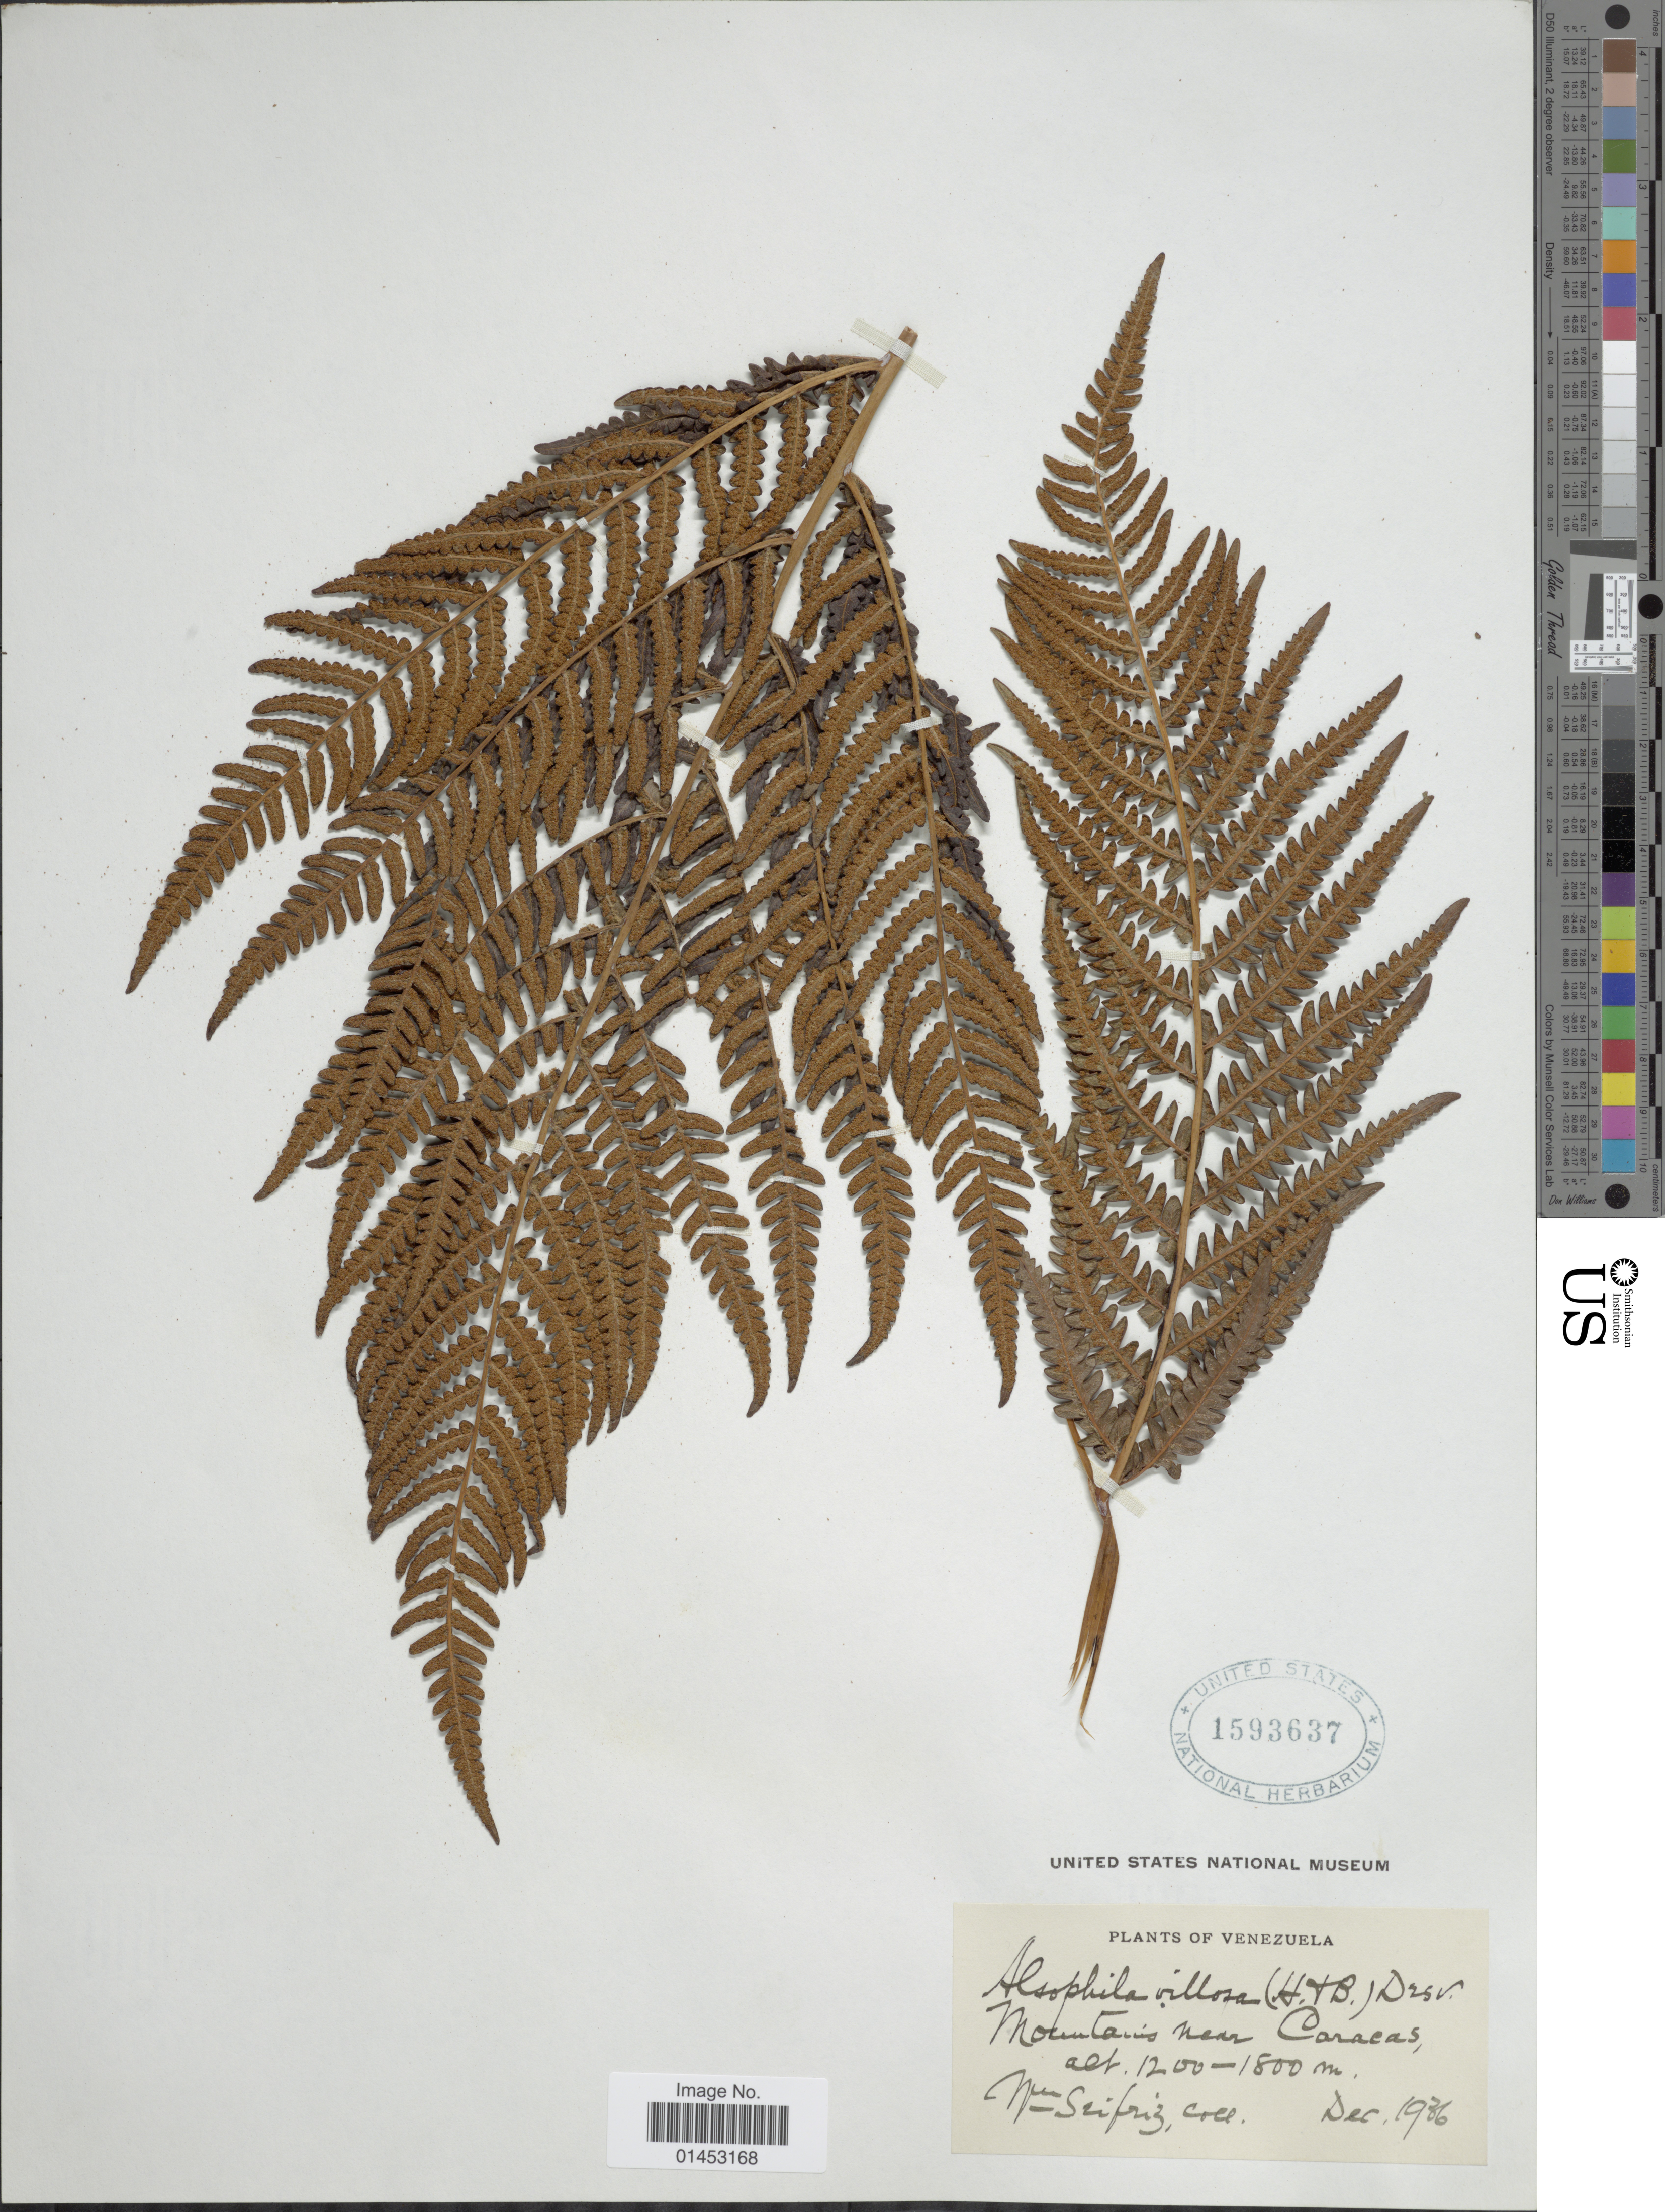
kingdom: Plantae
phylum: Tracheophyta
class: Polypodiopsida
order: Cyatheales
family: Cyatheaceae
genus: Cyathea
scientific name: Cyathea villosa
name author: Humb. & Bonpl. ex Willd.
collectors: W. Seifriz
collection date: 1936-12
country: Venezuela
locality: Mountains near Caracas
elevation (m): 1200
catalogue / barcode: US 1593637